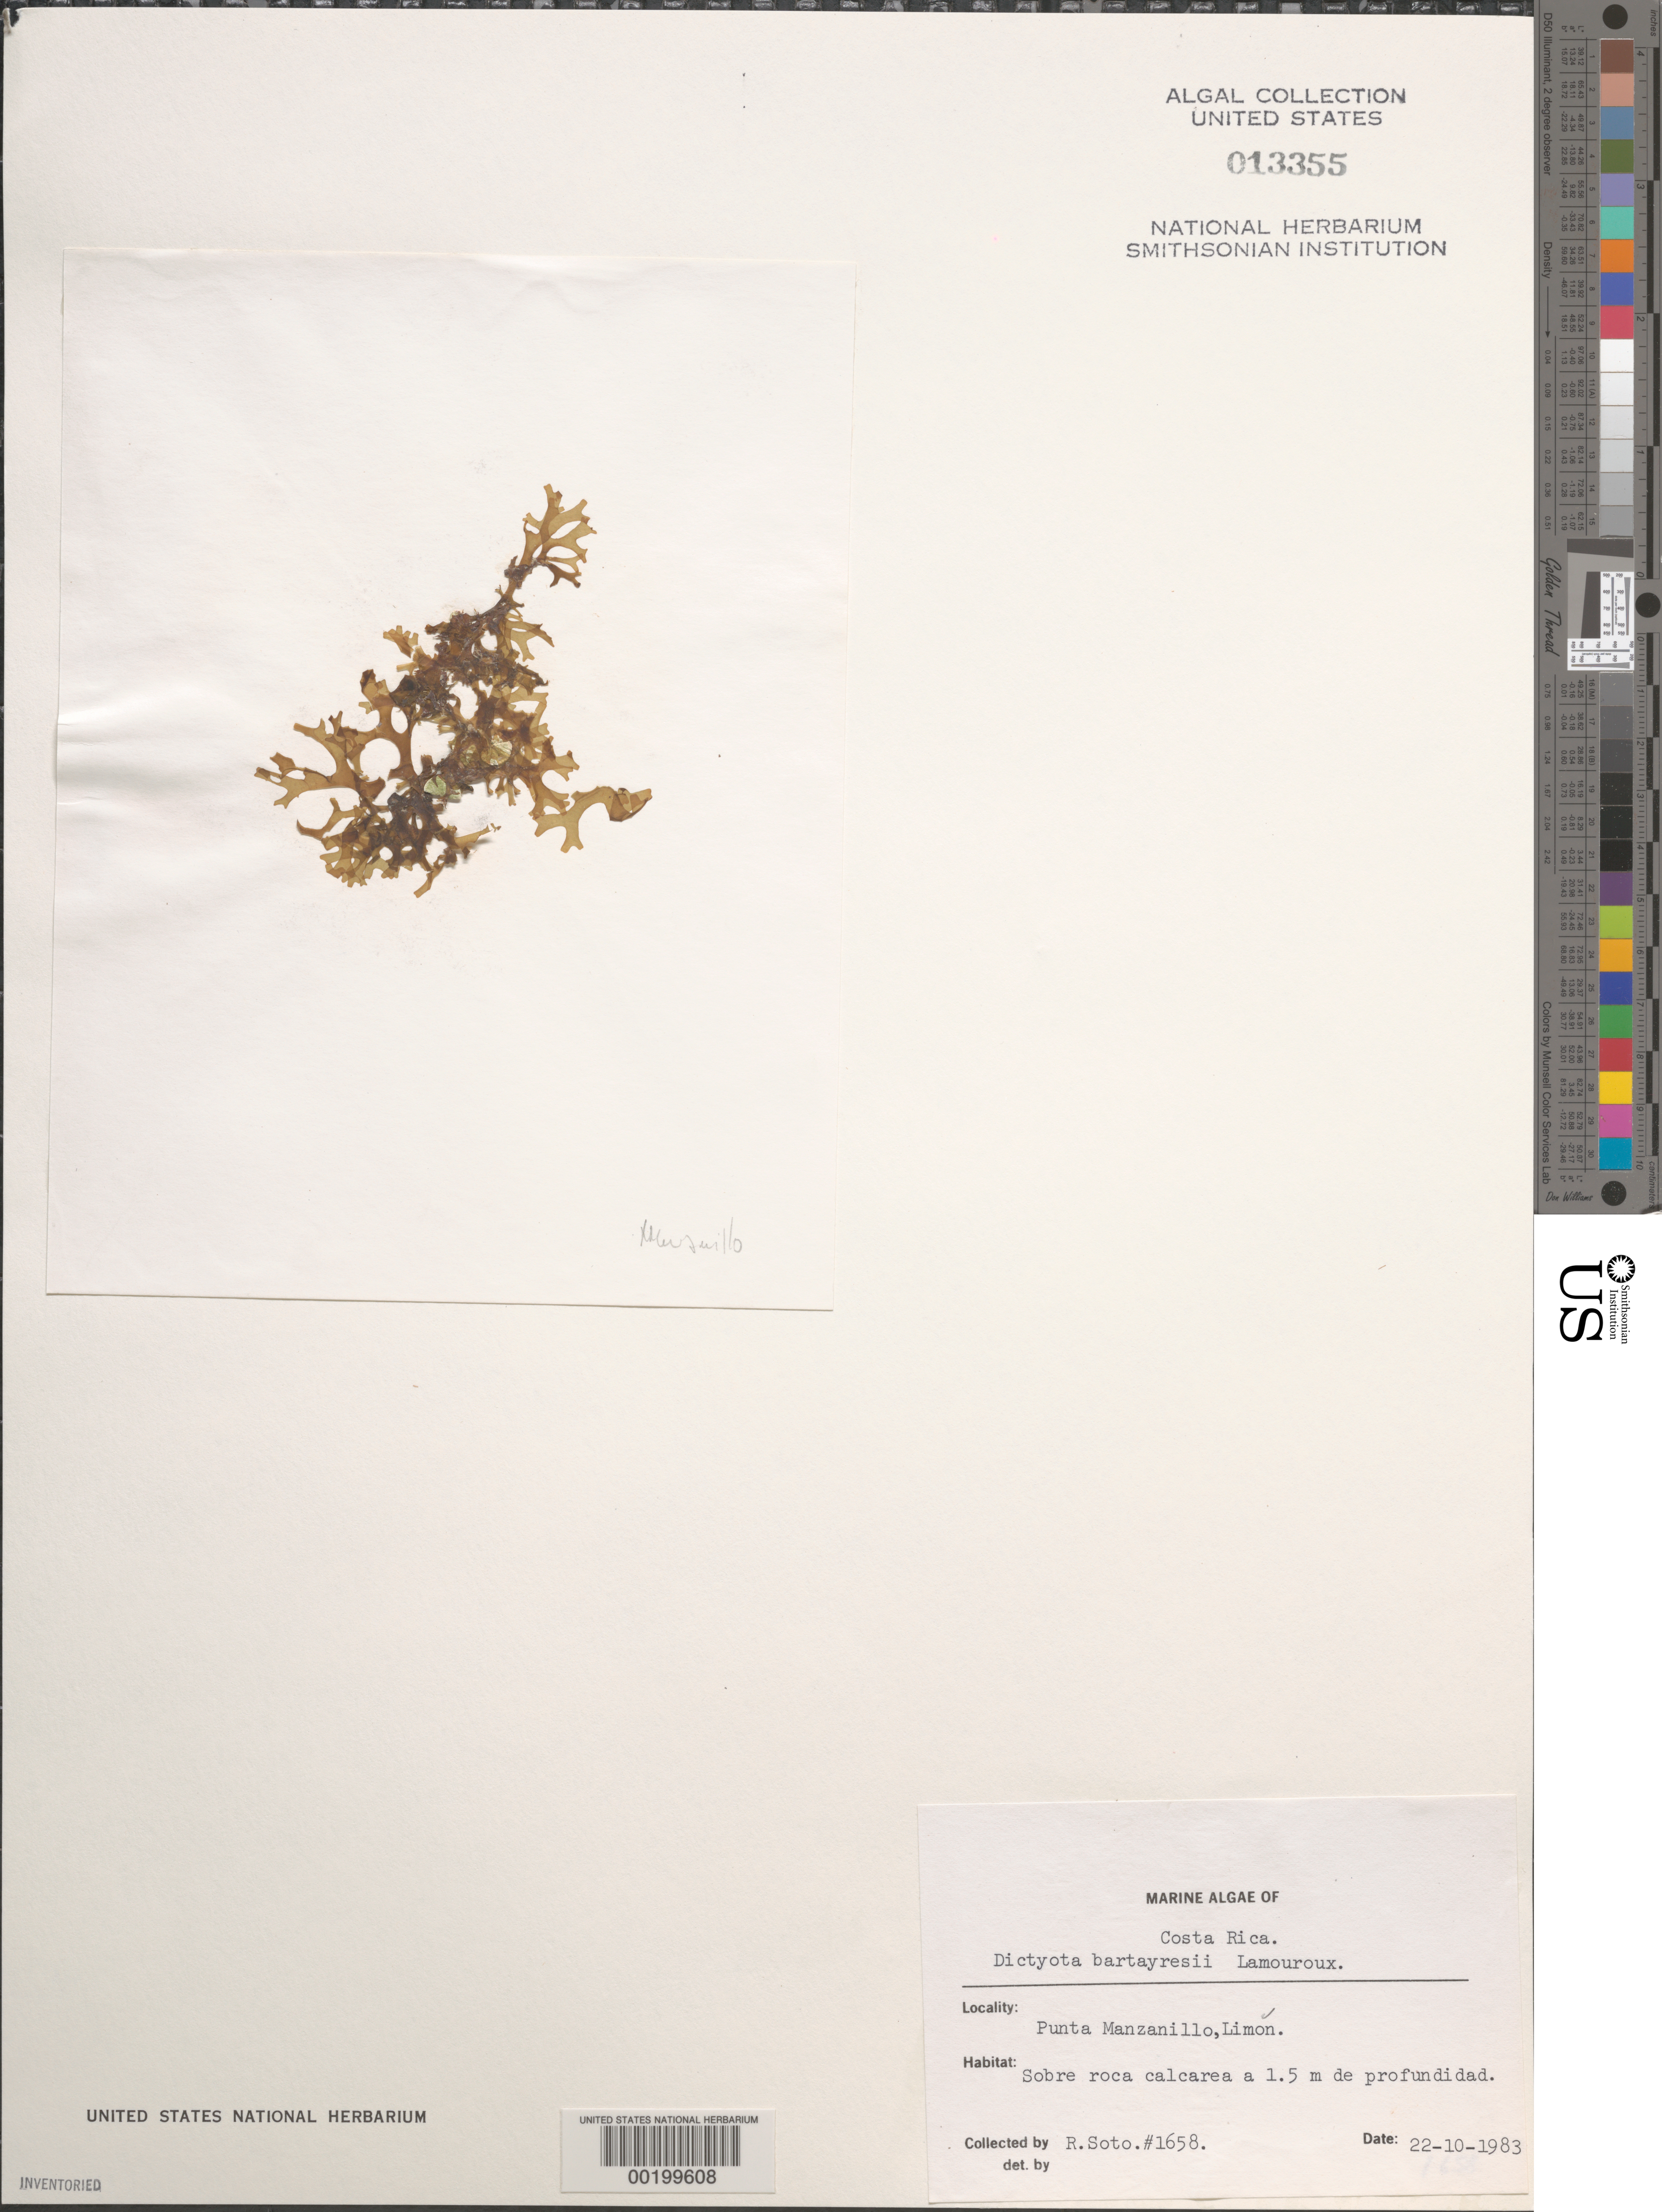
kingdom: Chromista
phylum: Ochrophyta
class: Phaeophyceae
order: Dictyotales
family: Dictyotaceae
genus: Dictyota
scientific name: Dictyota bartayresiana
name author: J.V.Lamouroux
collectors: R. Soto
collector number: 1658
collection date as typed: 22 Oct 1983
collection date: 1983-10-22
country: Costa Rica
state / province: Limón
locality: Punta manzanillo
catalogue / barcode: US 13355